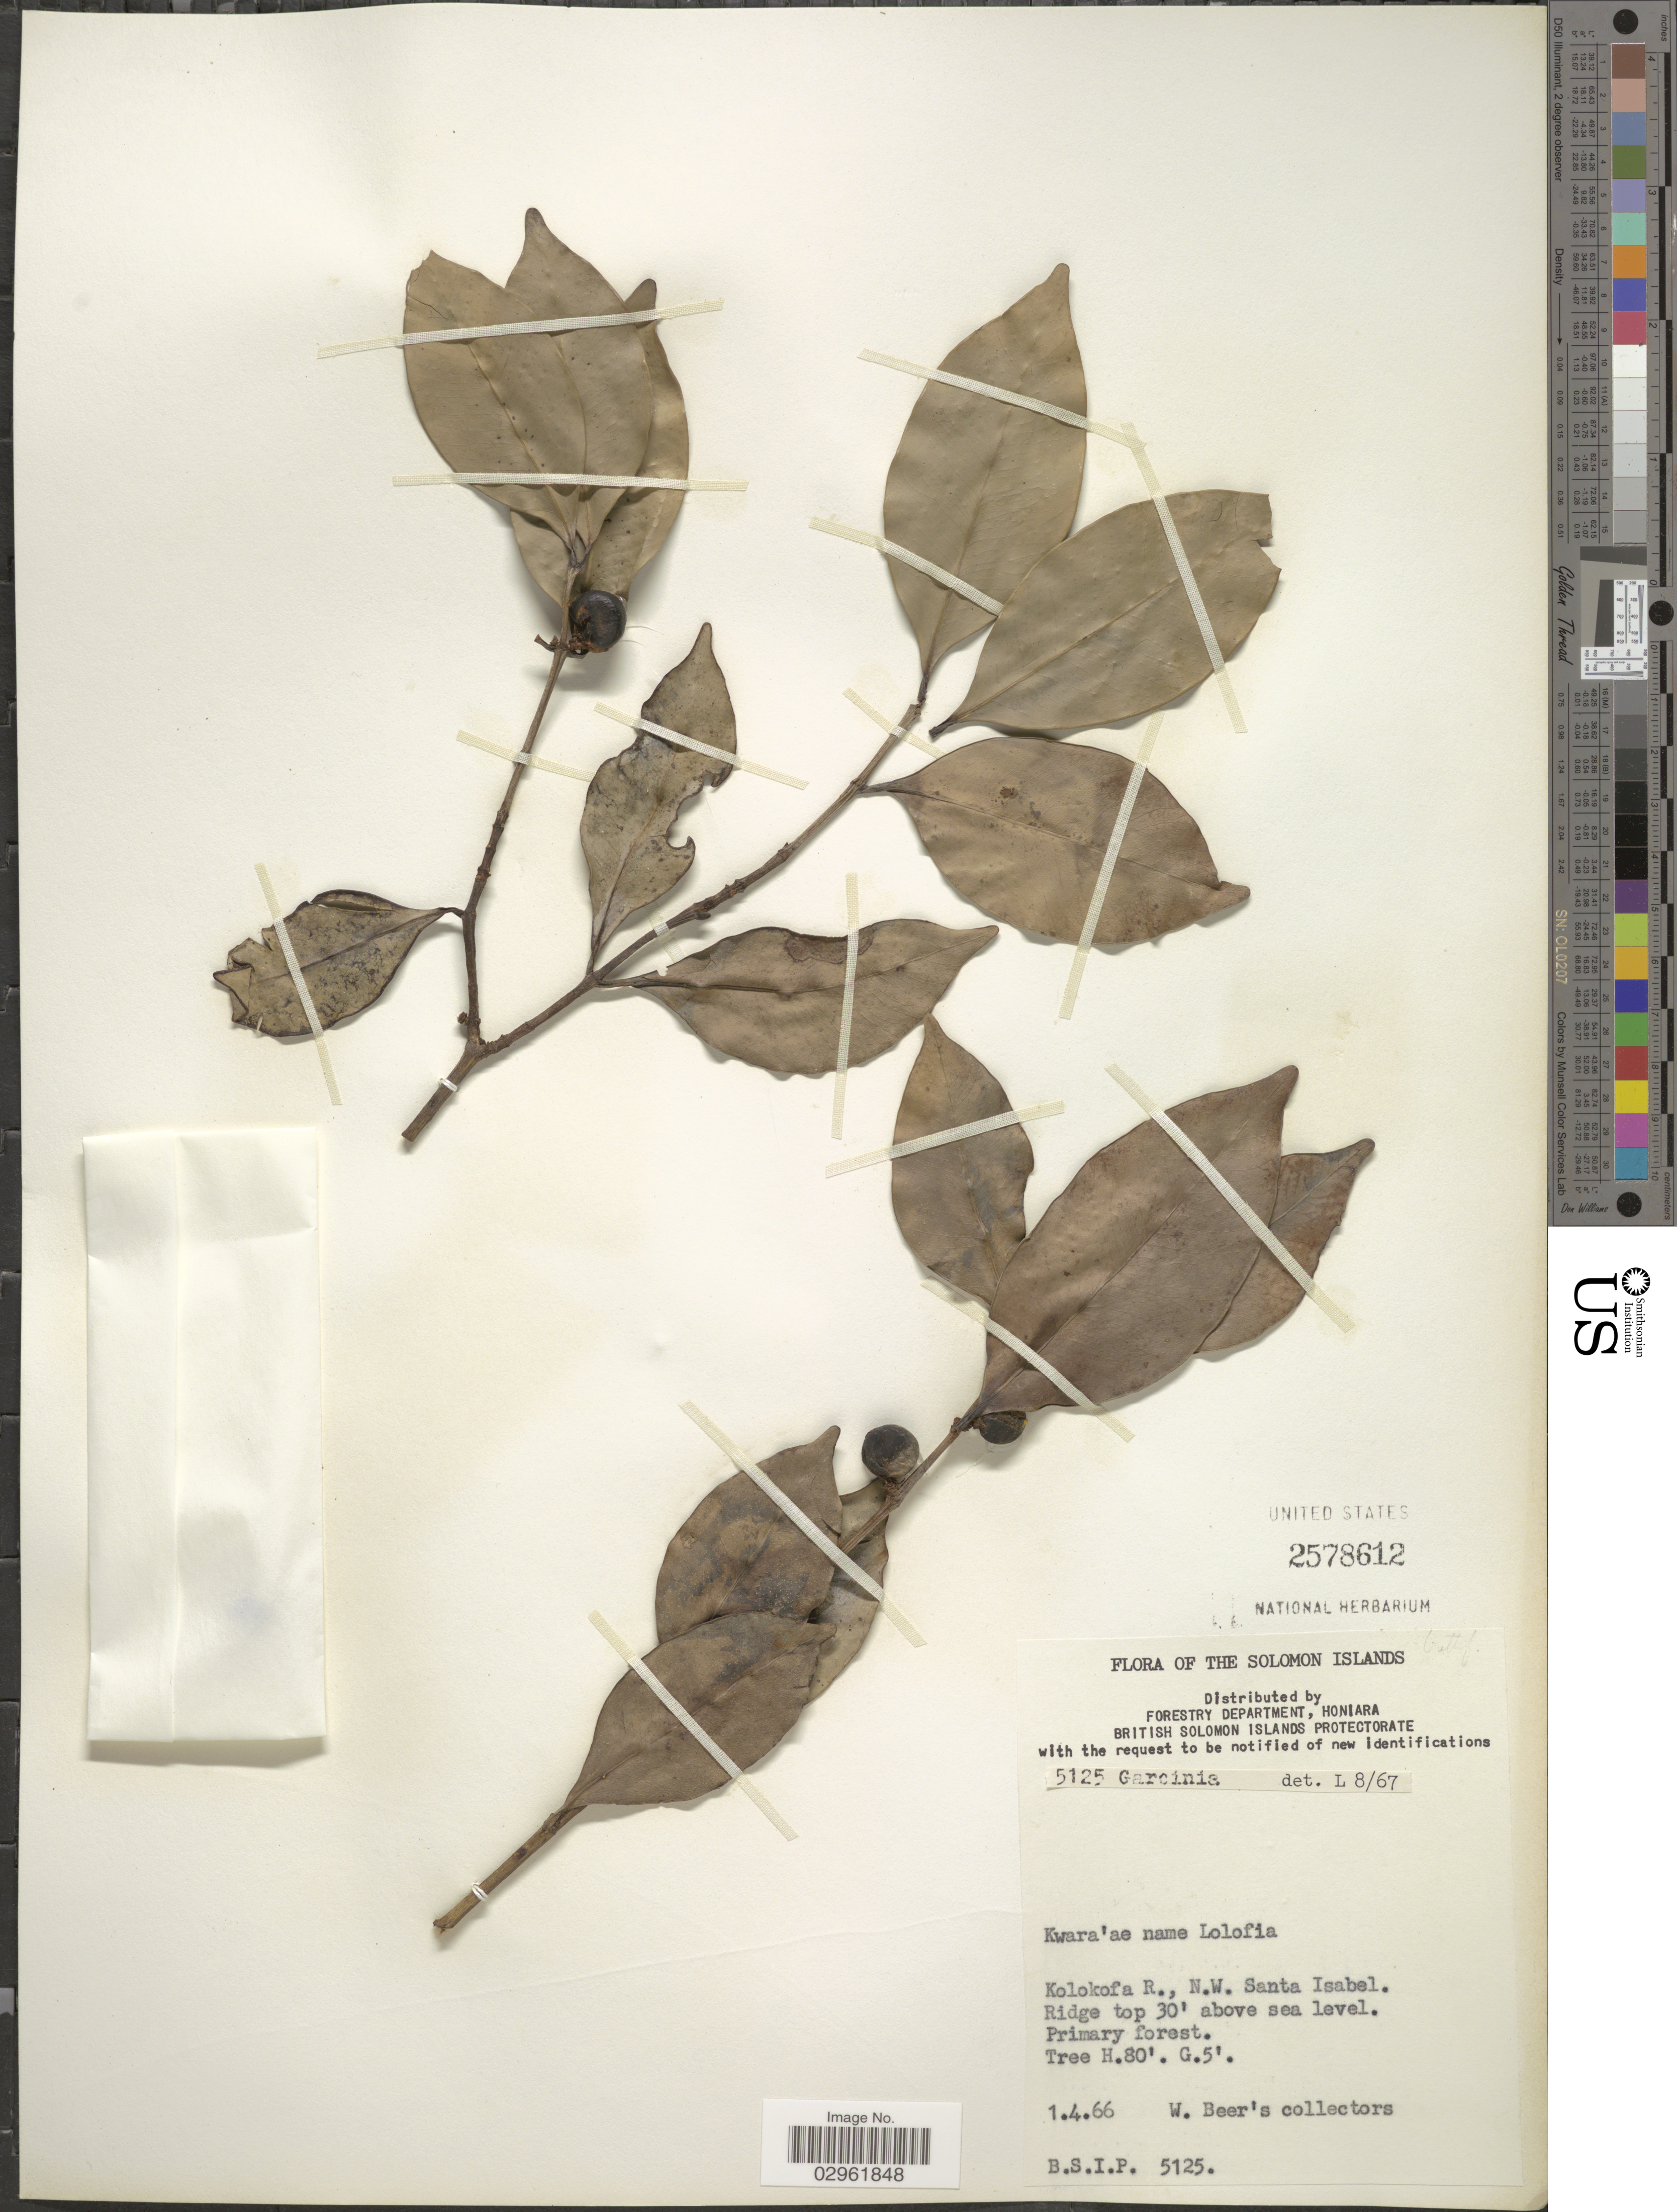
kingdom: Plantae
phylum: Tracheophyta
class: Magnoliopsida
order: Malpighiales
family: Clusiaceae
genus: Garcinia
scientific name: Garcinia sp.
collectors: W. Beer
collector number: B.S.I.P. 5125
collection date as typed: Transcribed d/m/y: 1/4/66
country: Solomon Islands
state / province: Solomon Islands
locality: Kolokofa R., N.W. Santa Isabel.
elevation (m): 9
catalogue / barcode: US 2578612